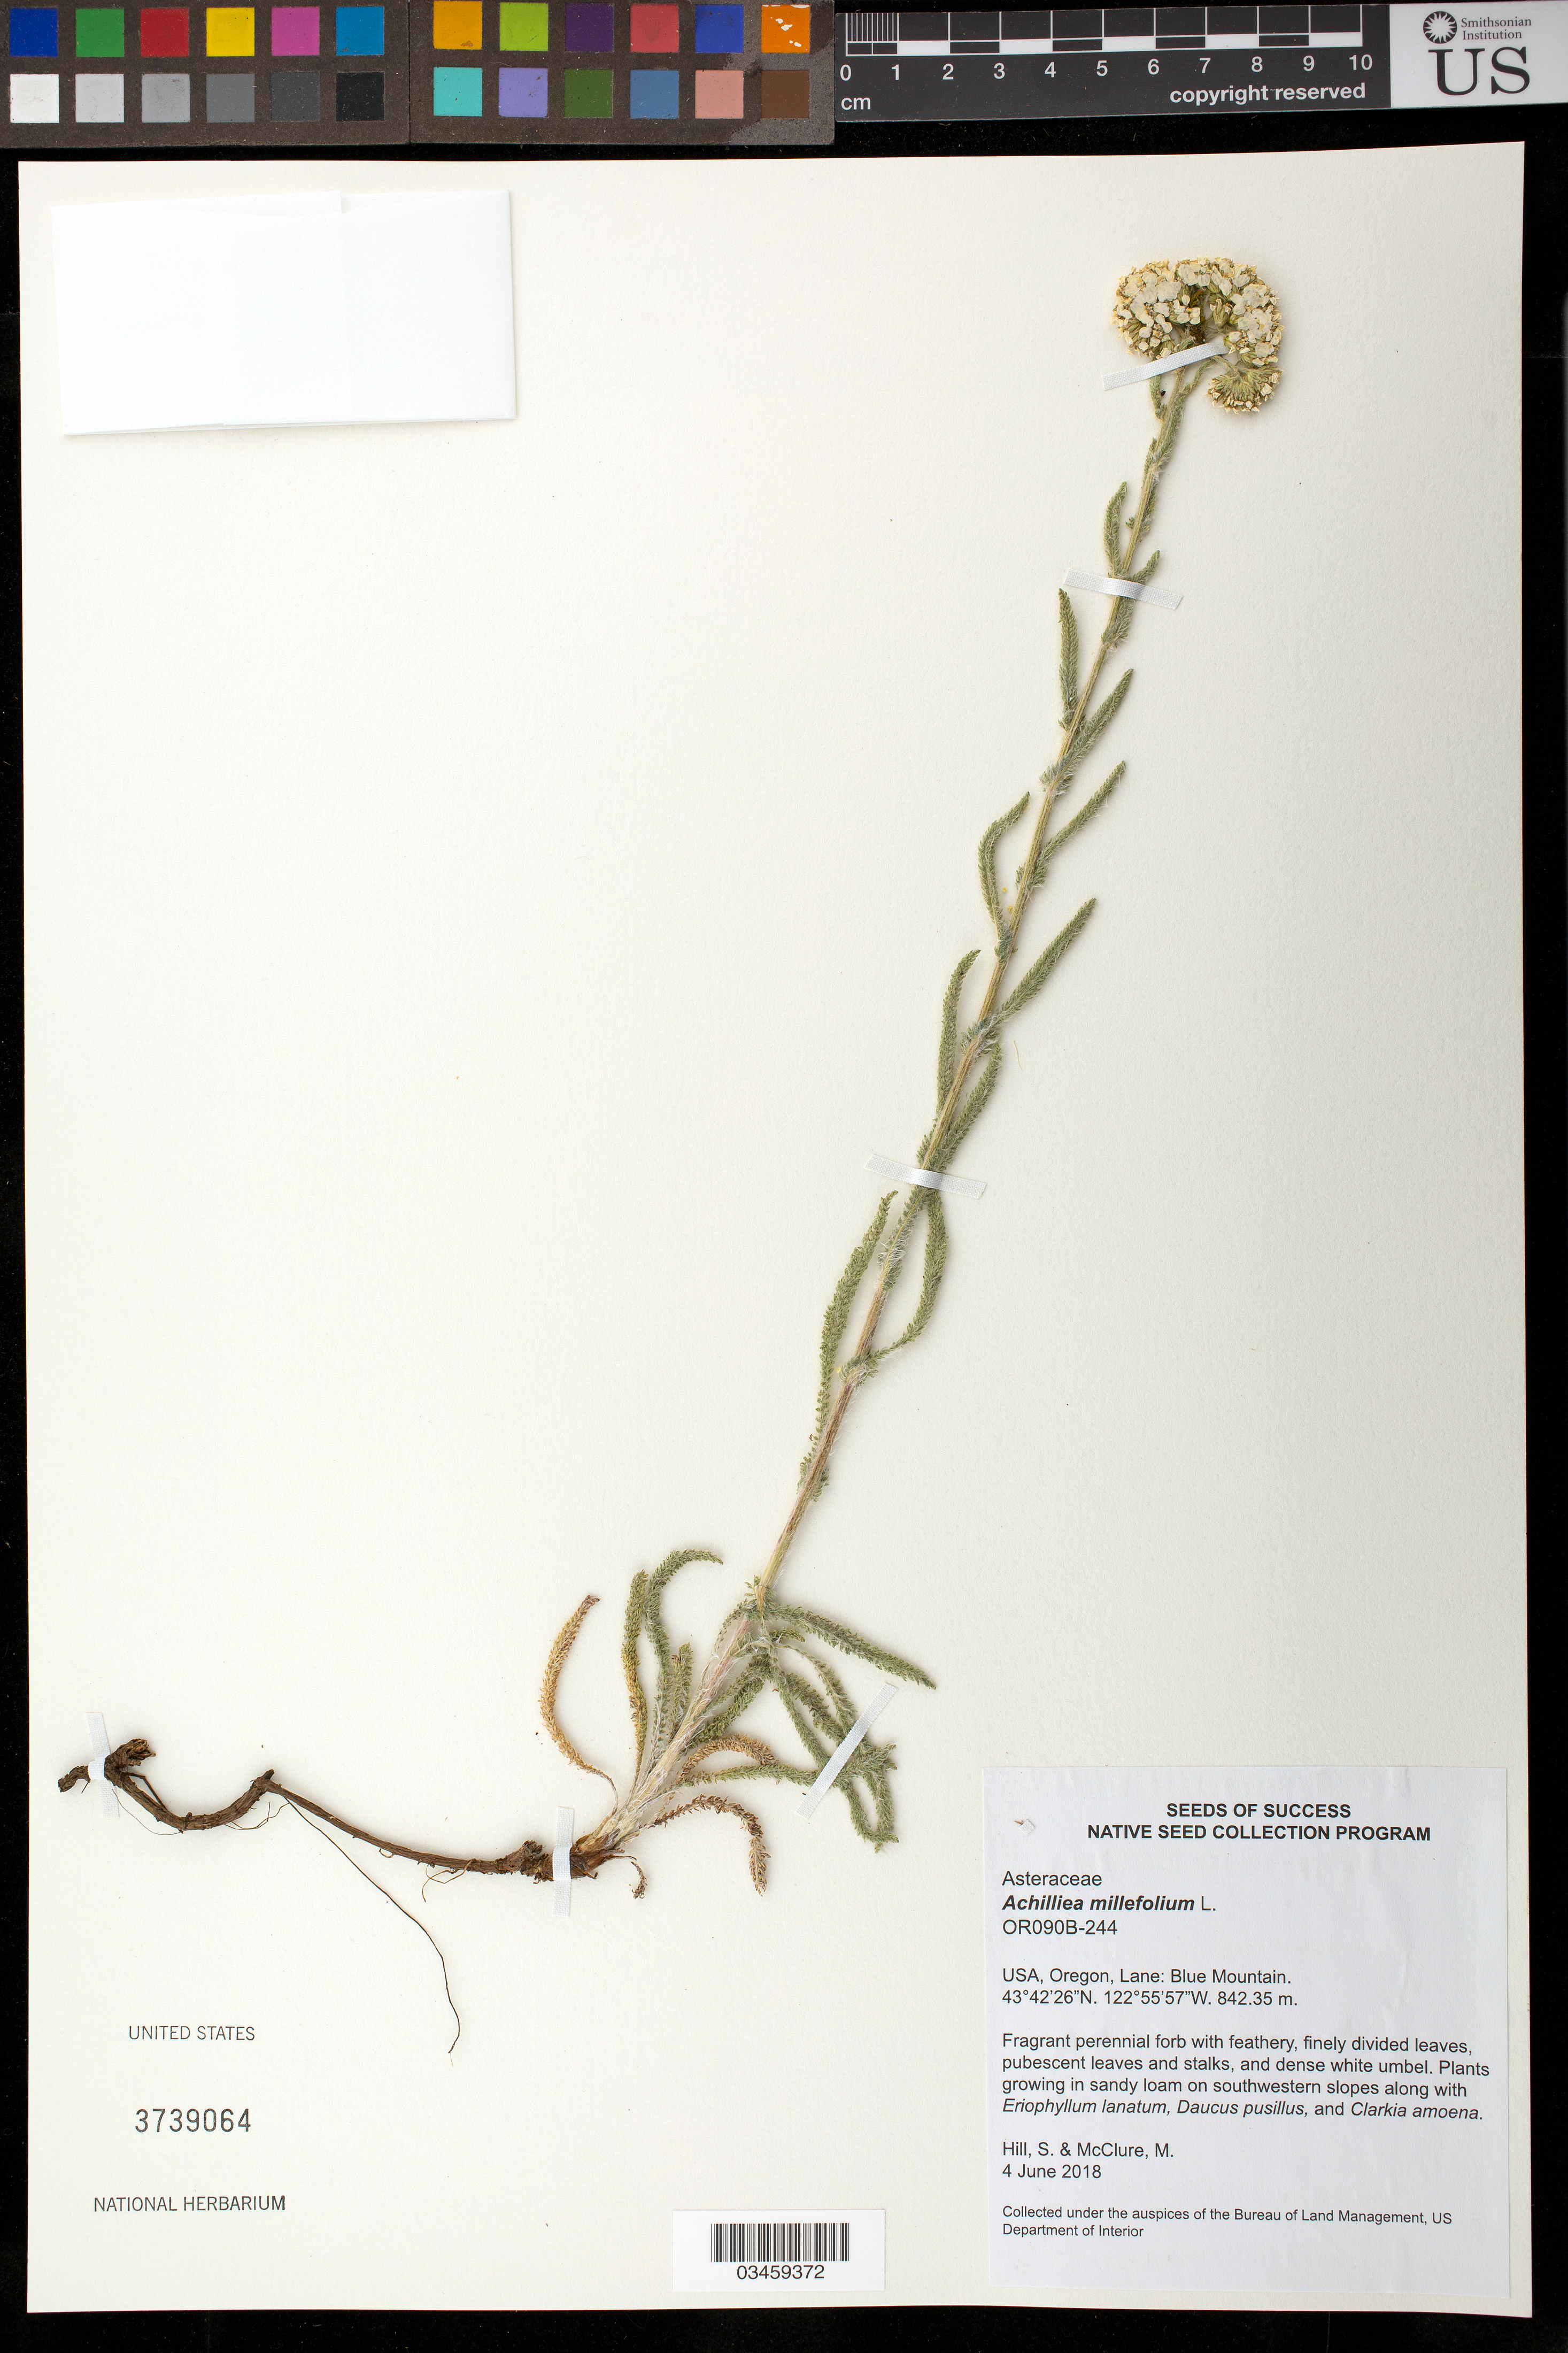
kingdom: Plantae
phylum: Tracheophyta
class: Magnoliopsida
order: Asterales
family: Asteraceae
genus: Achillea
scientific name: Achillea millefolium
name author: L.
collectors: S. Hill & M. McClure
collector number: OR090B-244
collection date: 2018-06-04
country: United States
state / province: Oregon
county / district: Lane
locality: Blue Mountain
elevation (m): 842.35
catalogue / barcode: US 3739064